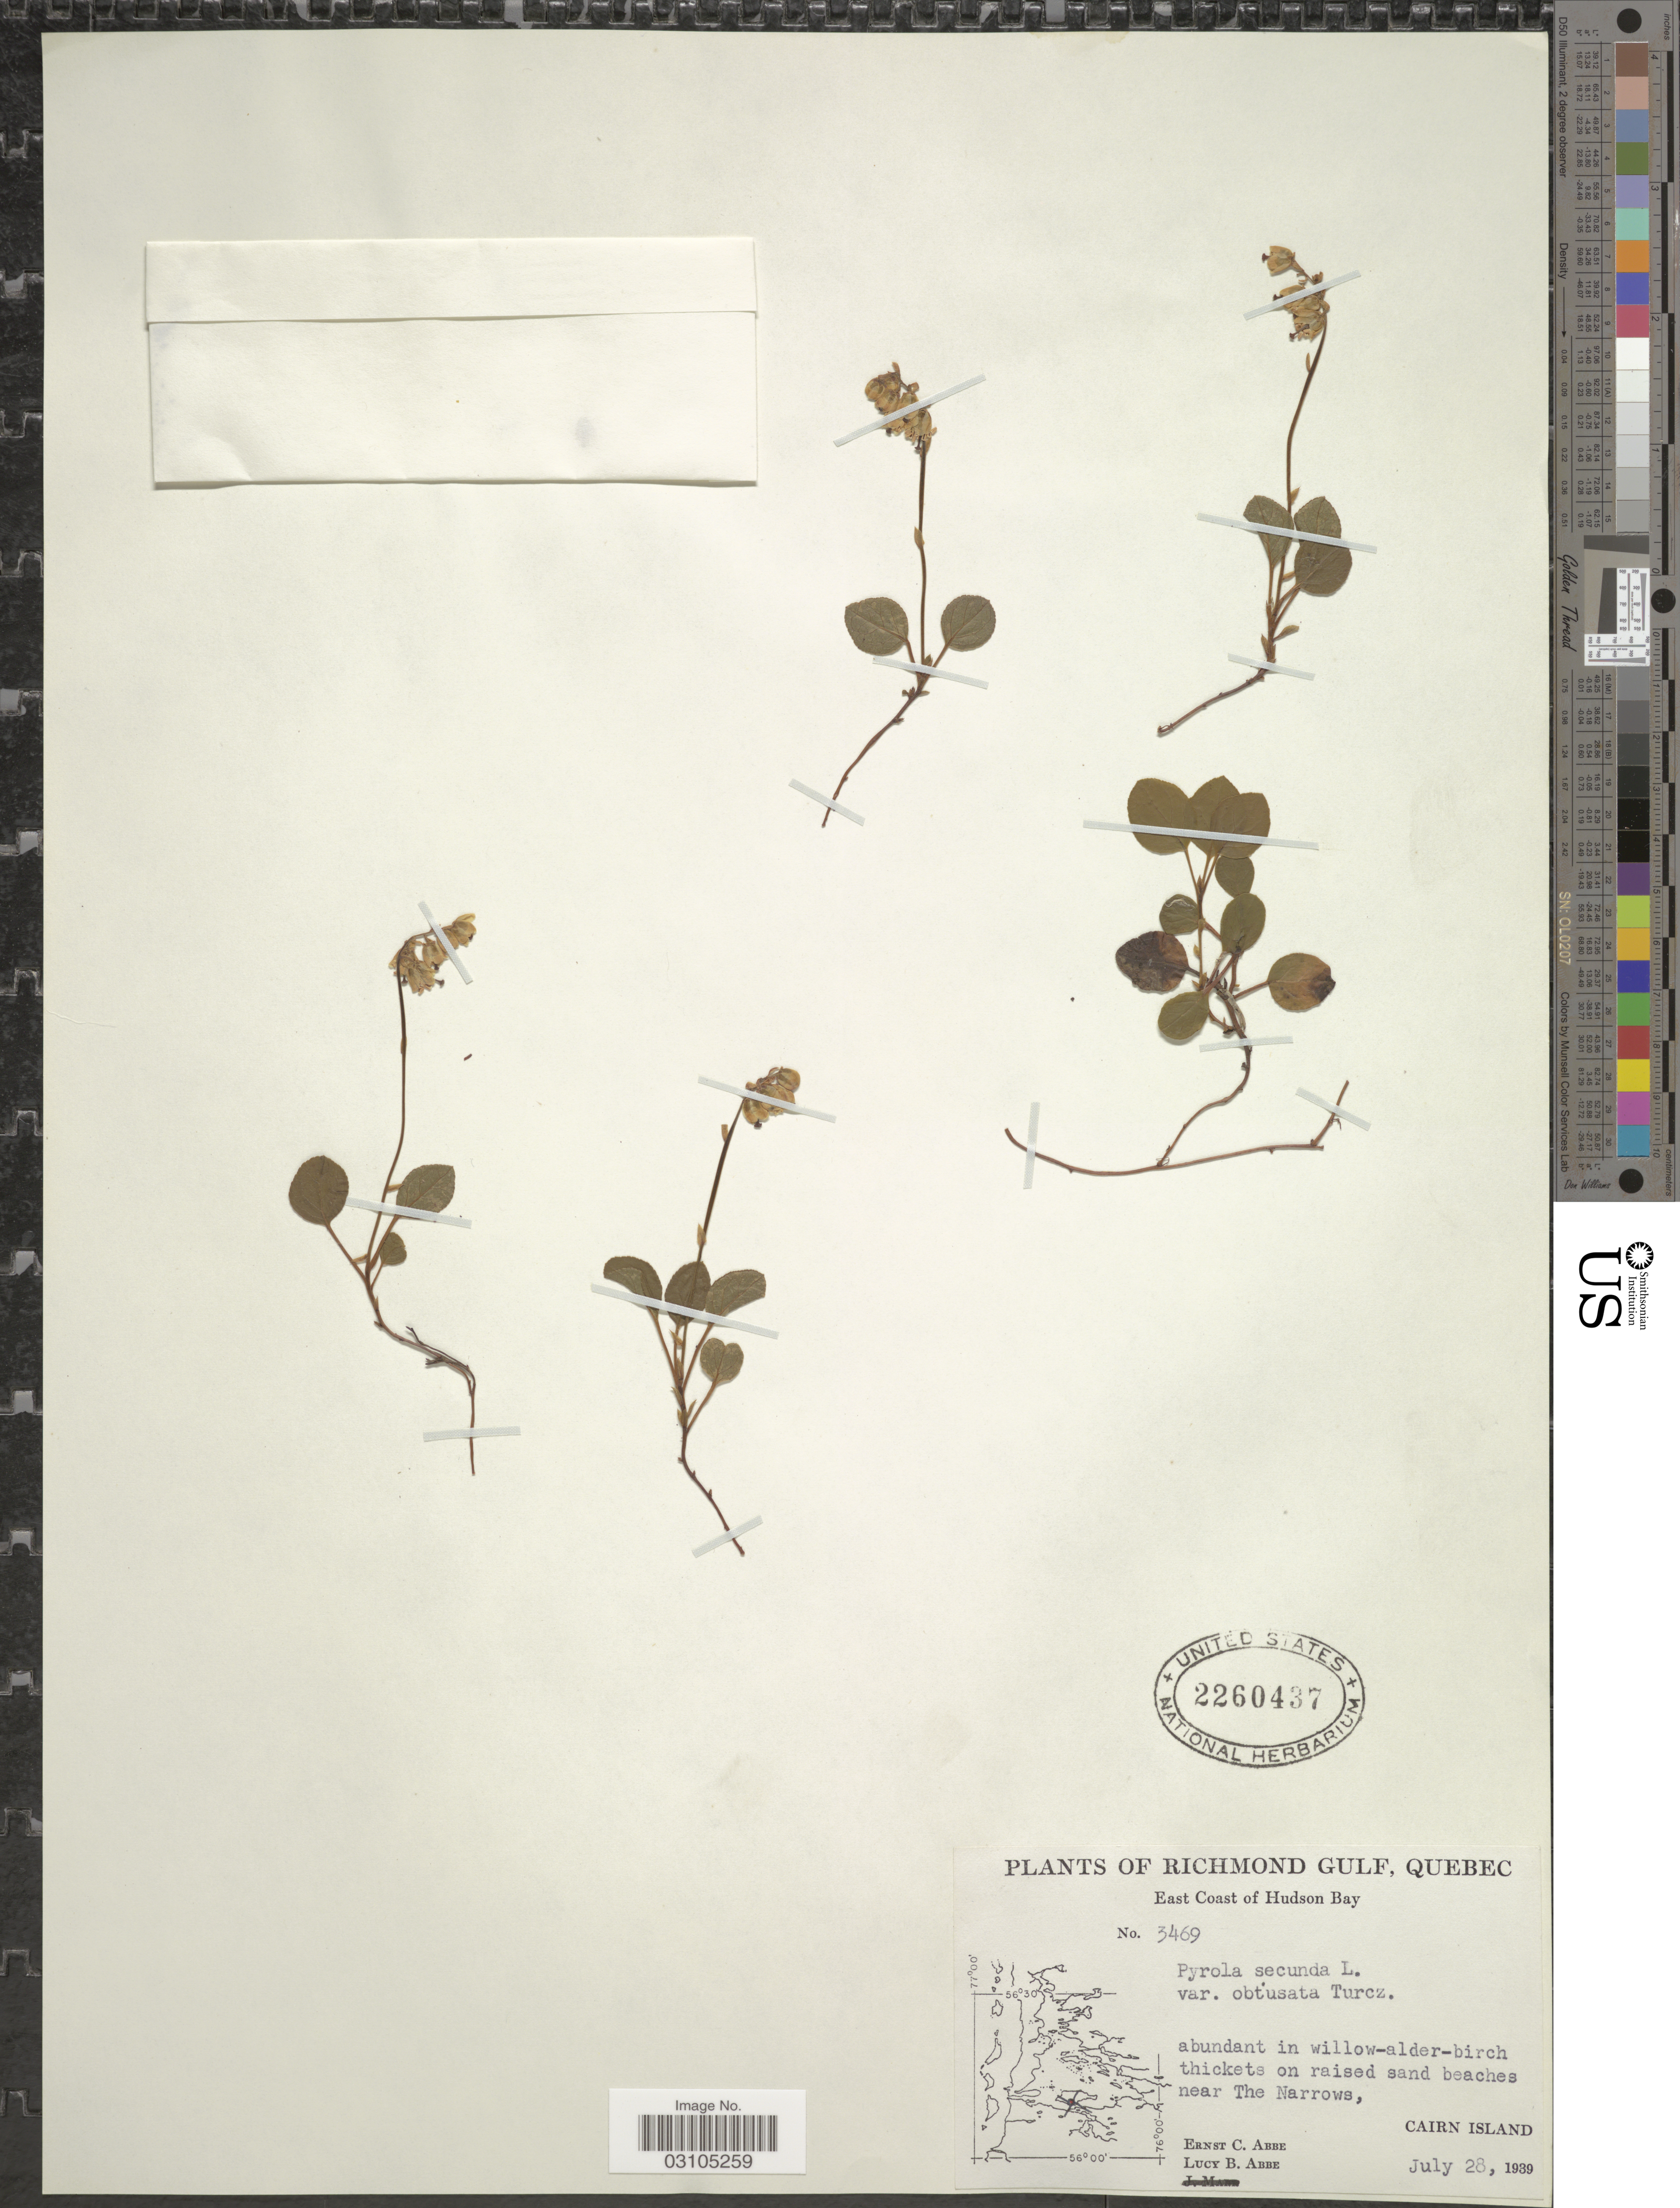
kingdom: Plantae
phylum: Tracheophyta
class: Magnoliopsida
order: Ericales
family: Ericaceae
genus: Orthilia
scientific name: Orthilia secunda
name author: (L.) House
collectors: E. C. Abbe & L. B. Abbe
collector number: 3469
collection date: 1939-07-28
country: Canada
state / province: Quebec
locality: Richmond Gulf. East Coast of Hudson Bay. Near The Narrows, Cairn Island.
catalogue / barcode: US 2260437